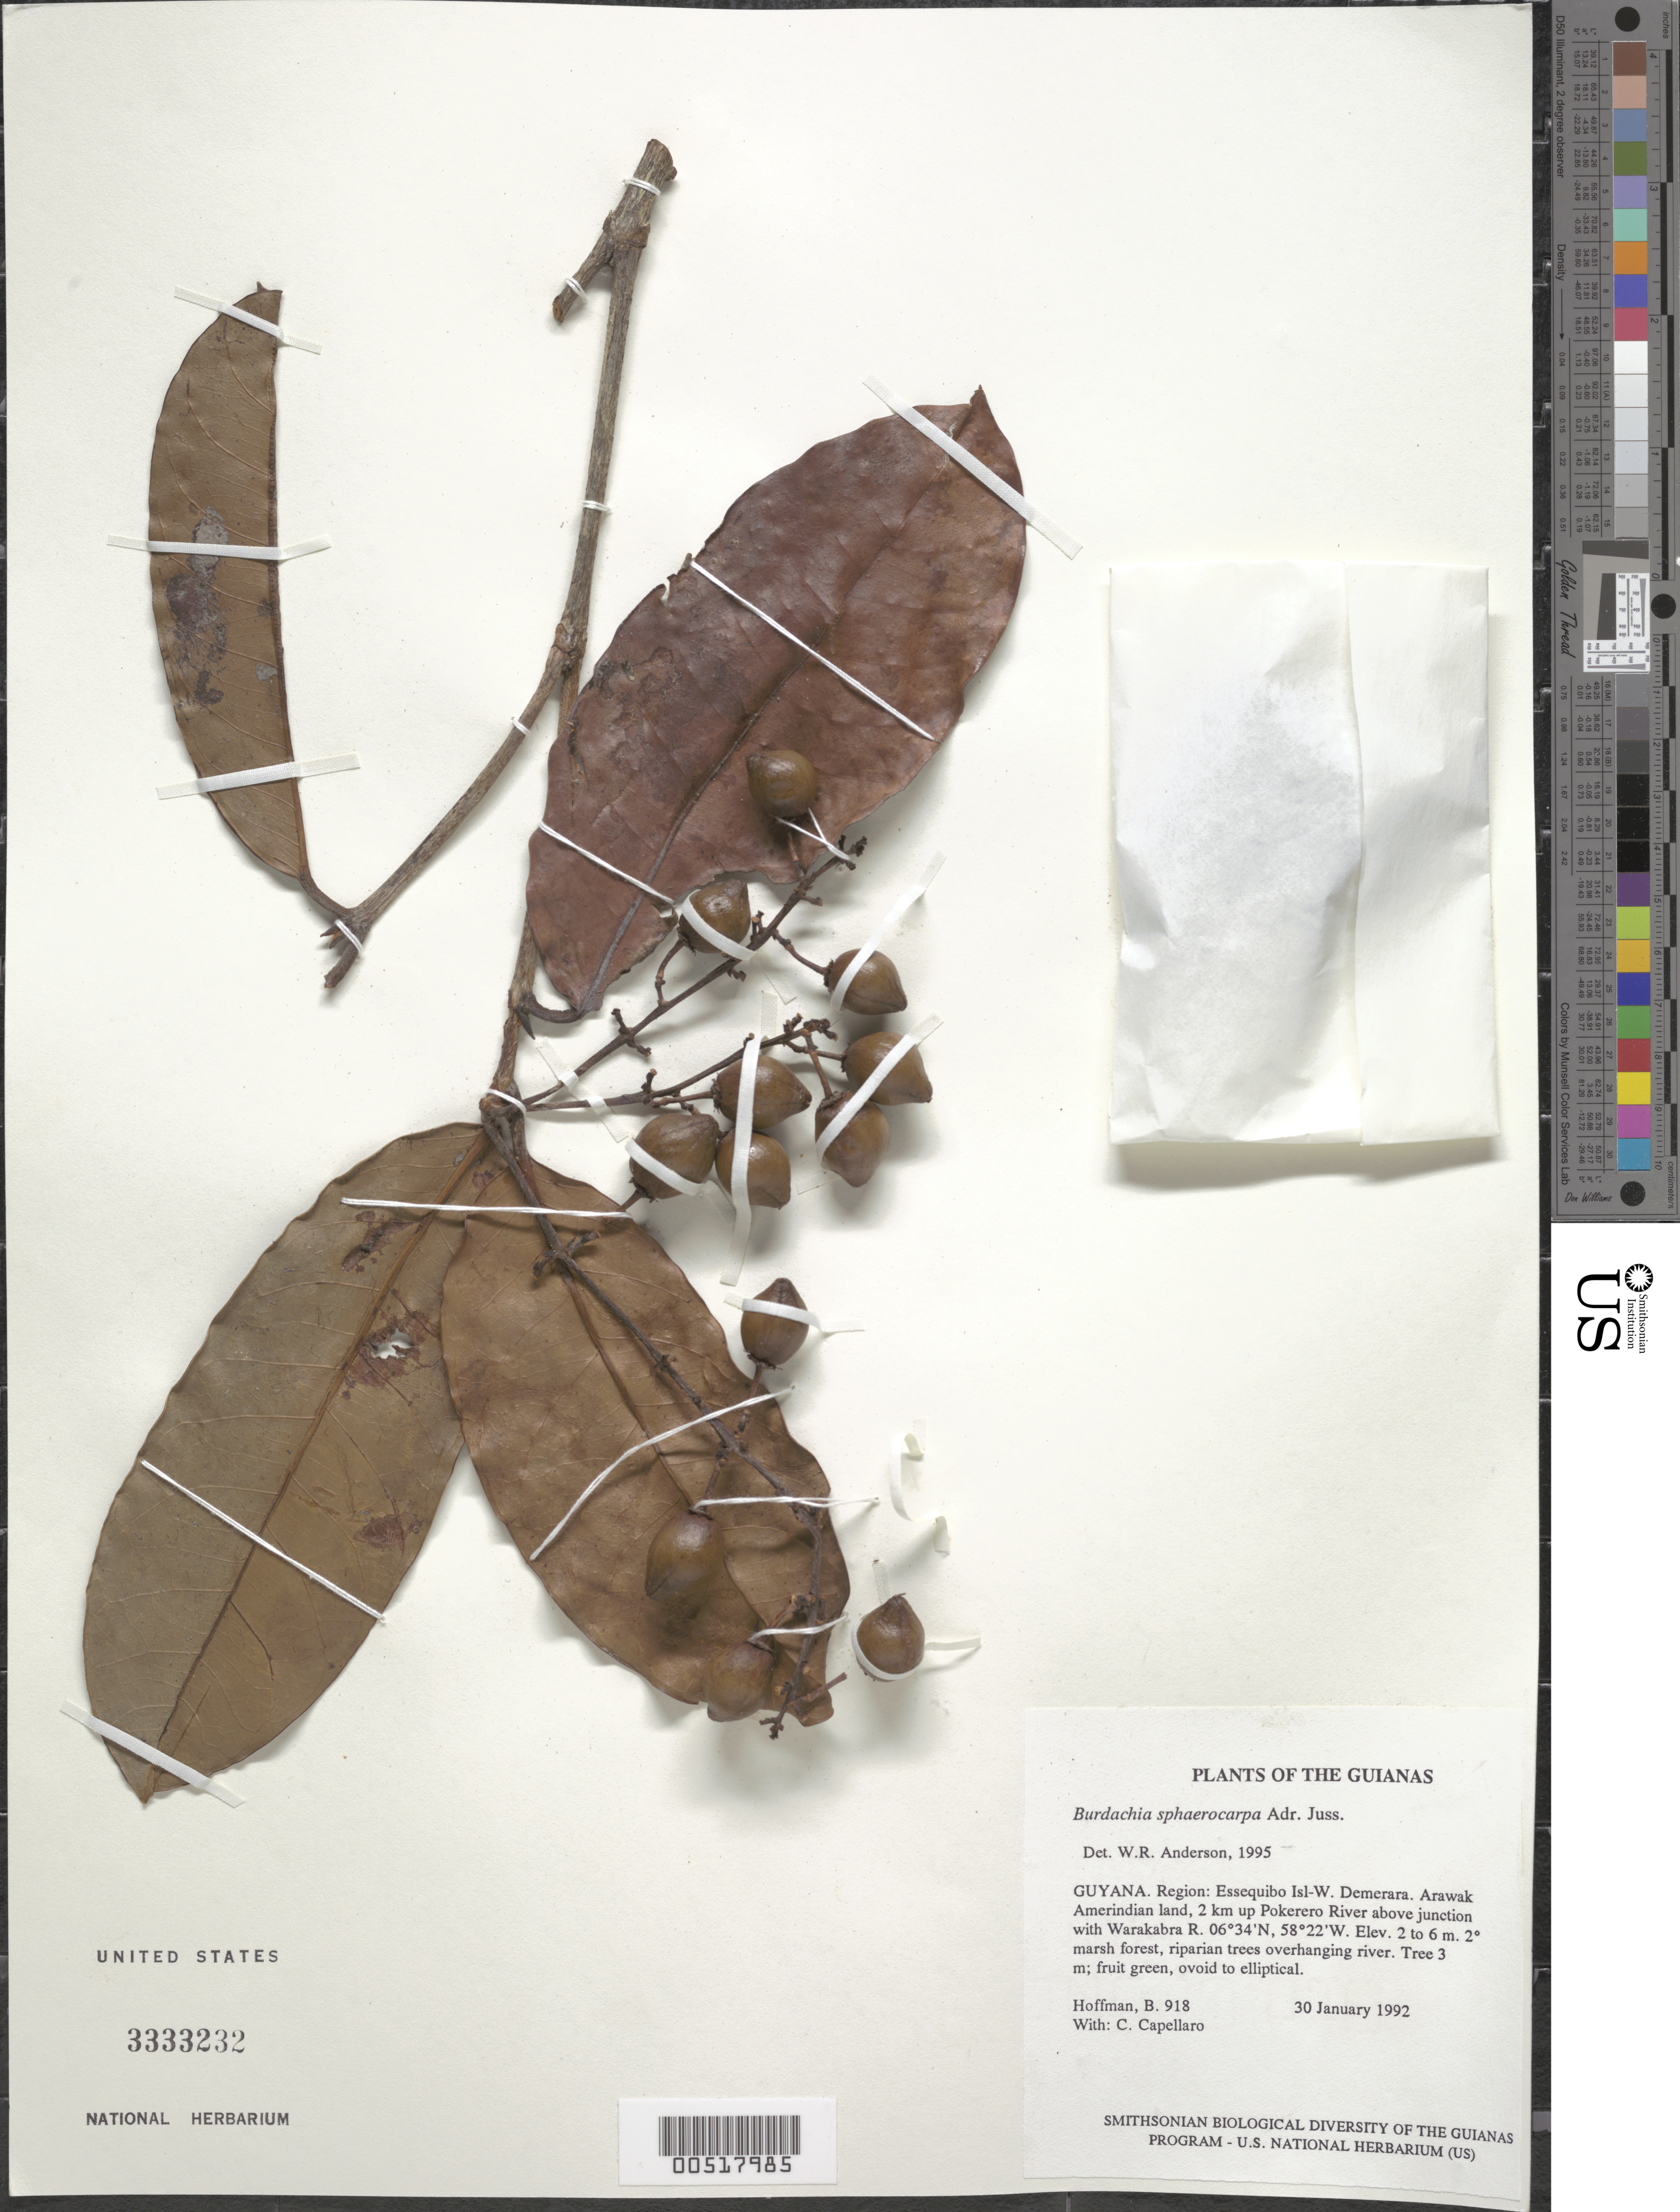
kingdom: Plantae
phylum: Tracheophyta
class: Magnoliopsida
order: Malpighiales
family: Malpighiaceae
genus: Burdachia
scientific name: Burdachia sphaerocarpa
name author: A. Juss.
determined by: Anderson, W. R., (MICH), University of Michigan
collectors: B. Hoffman & C. Capellaro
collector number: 918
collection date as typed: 30 January 1992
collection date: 1992-01-30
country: Guyana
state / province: Essequibo Isl-W. Demerara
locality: Arawak Amerindian land, 2 km up Pokerero River above junction with Warakabra River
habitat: Secondary marsh forest, riparian trees overhanging river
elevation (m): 2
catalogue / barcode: US 3333232